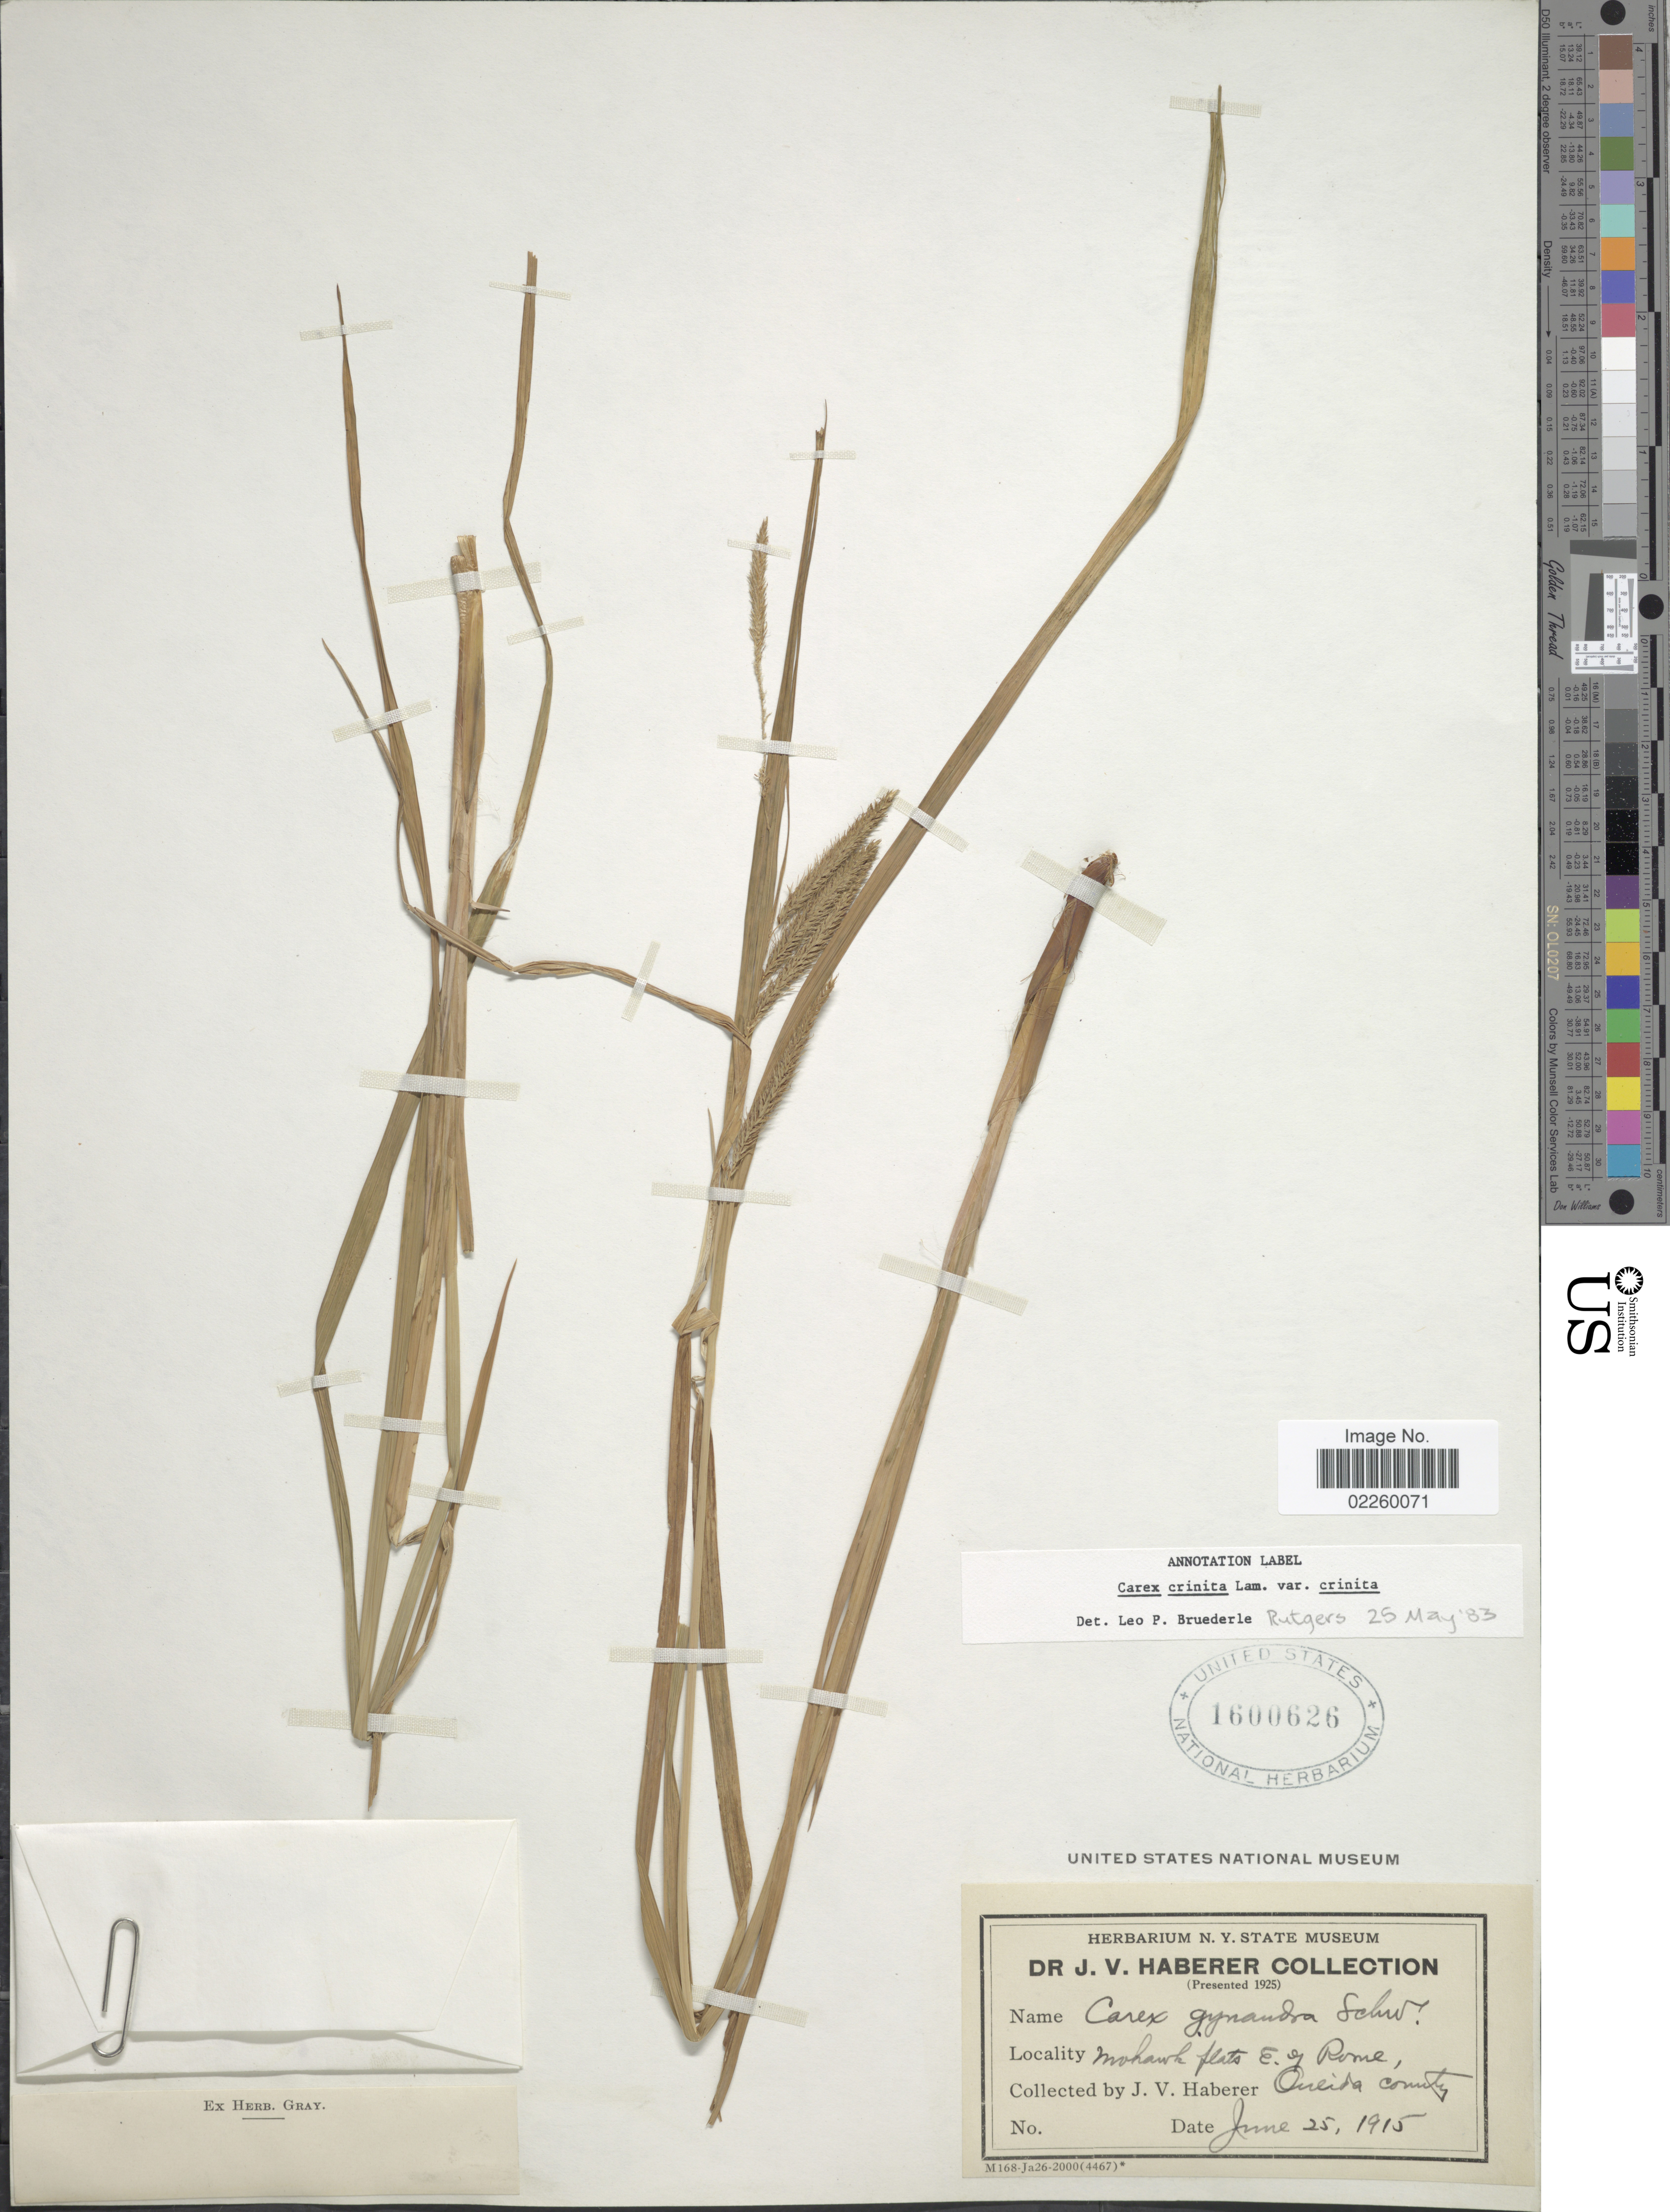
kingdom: Plantae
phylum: Tracheophyta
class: Liliopsida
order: Poales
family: Cyperaceae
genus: Carex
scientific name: Carex crinita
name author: Lam.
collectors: J. V. Haberer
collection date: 1915-06-25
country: United States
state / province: New York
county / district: Oneida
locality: Mohawk flats E. of Rome, Oneida County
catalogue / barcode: US 1600626